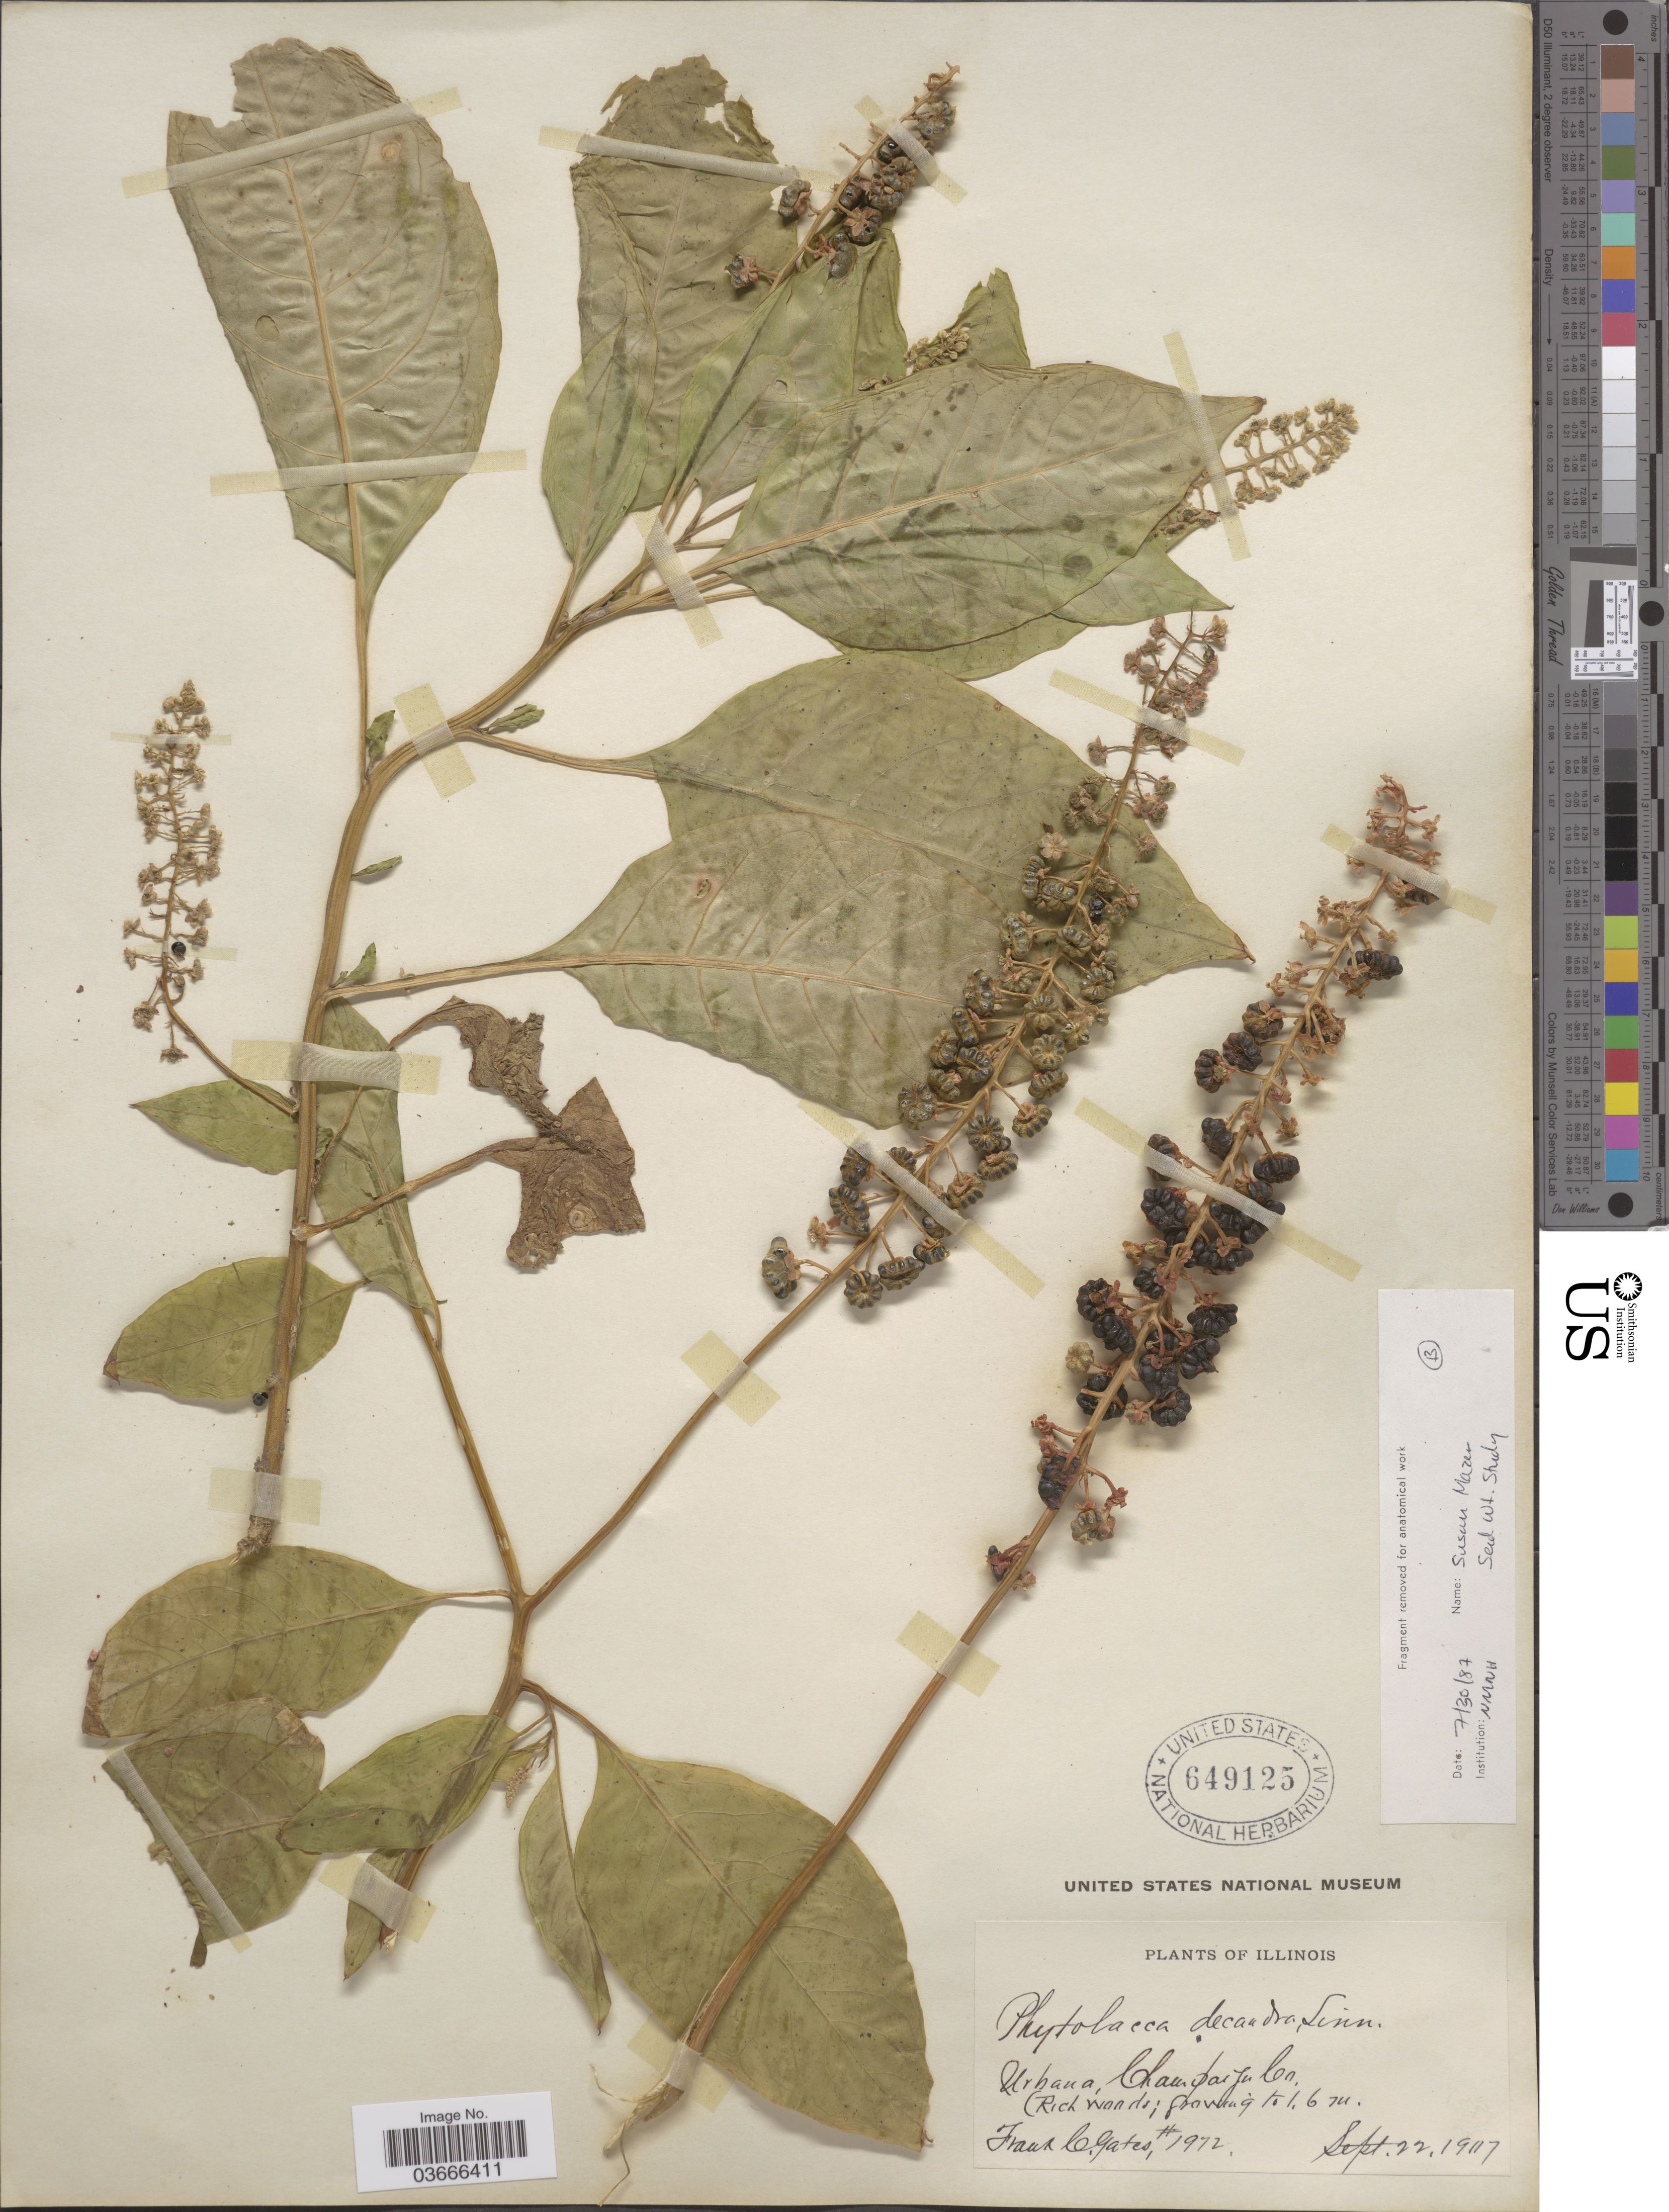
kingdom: Plantae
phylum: Tracheophyta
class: Magnoliopsida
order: Caryophyllales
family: Phytolaccaceae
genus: Phytolacca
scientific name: Phytolacca americana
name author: L.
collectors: F. C. Gates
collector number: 1972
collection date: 1907-09-22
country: United States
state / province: Illinois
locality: Urbana, Champaign Co.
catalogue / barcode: US 649125